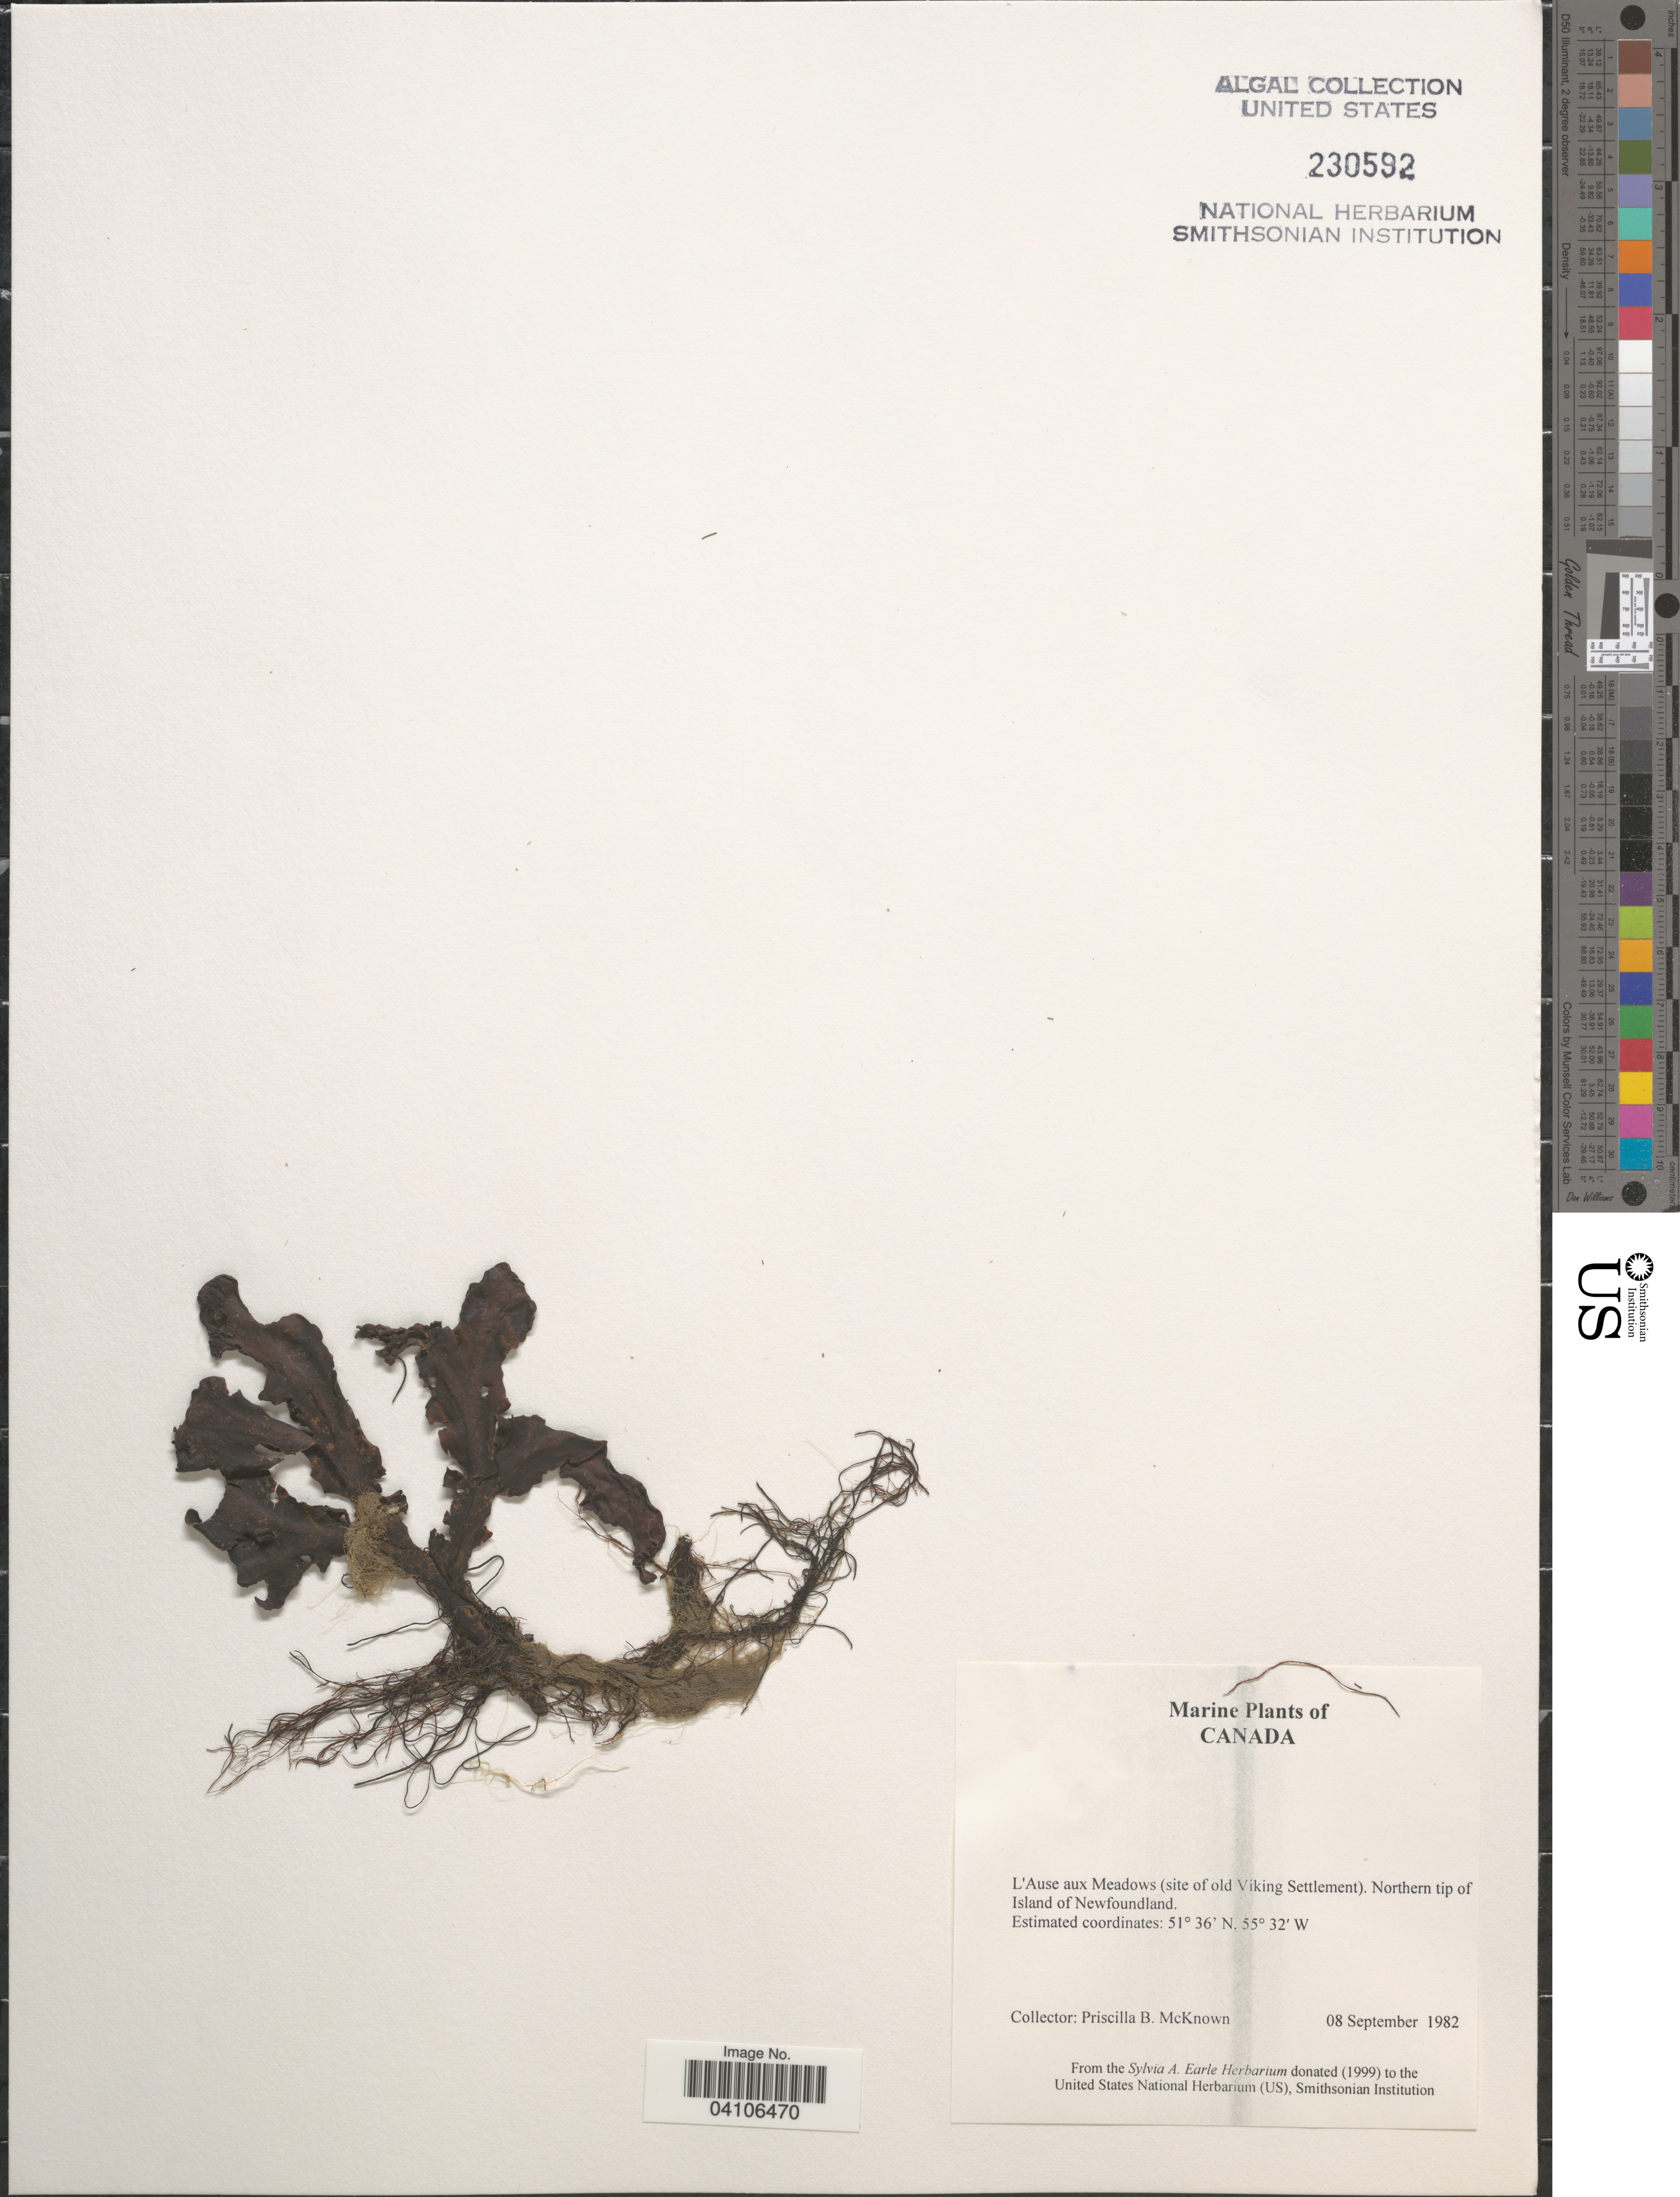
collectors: P. McKnown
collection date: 1982-09-08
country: Canada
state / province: Newfoundland and Labrador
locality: L'Ause aux Meadows (site of old Viking Settlement). Northern tip of Island of Newfoundland.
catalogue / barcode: US 230592